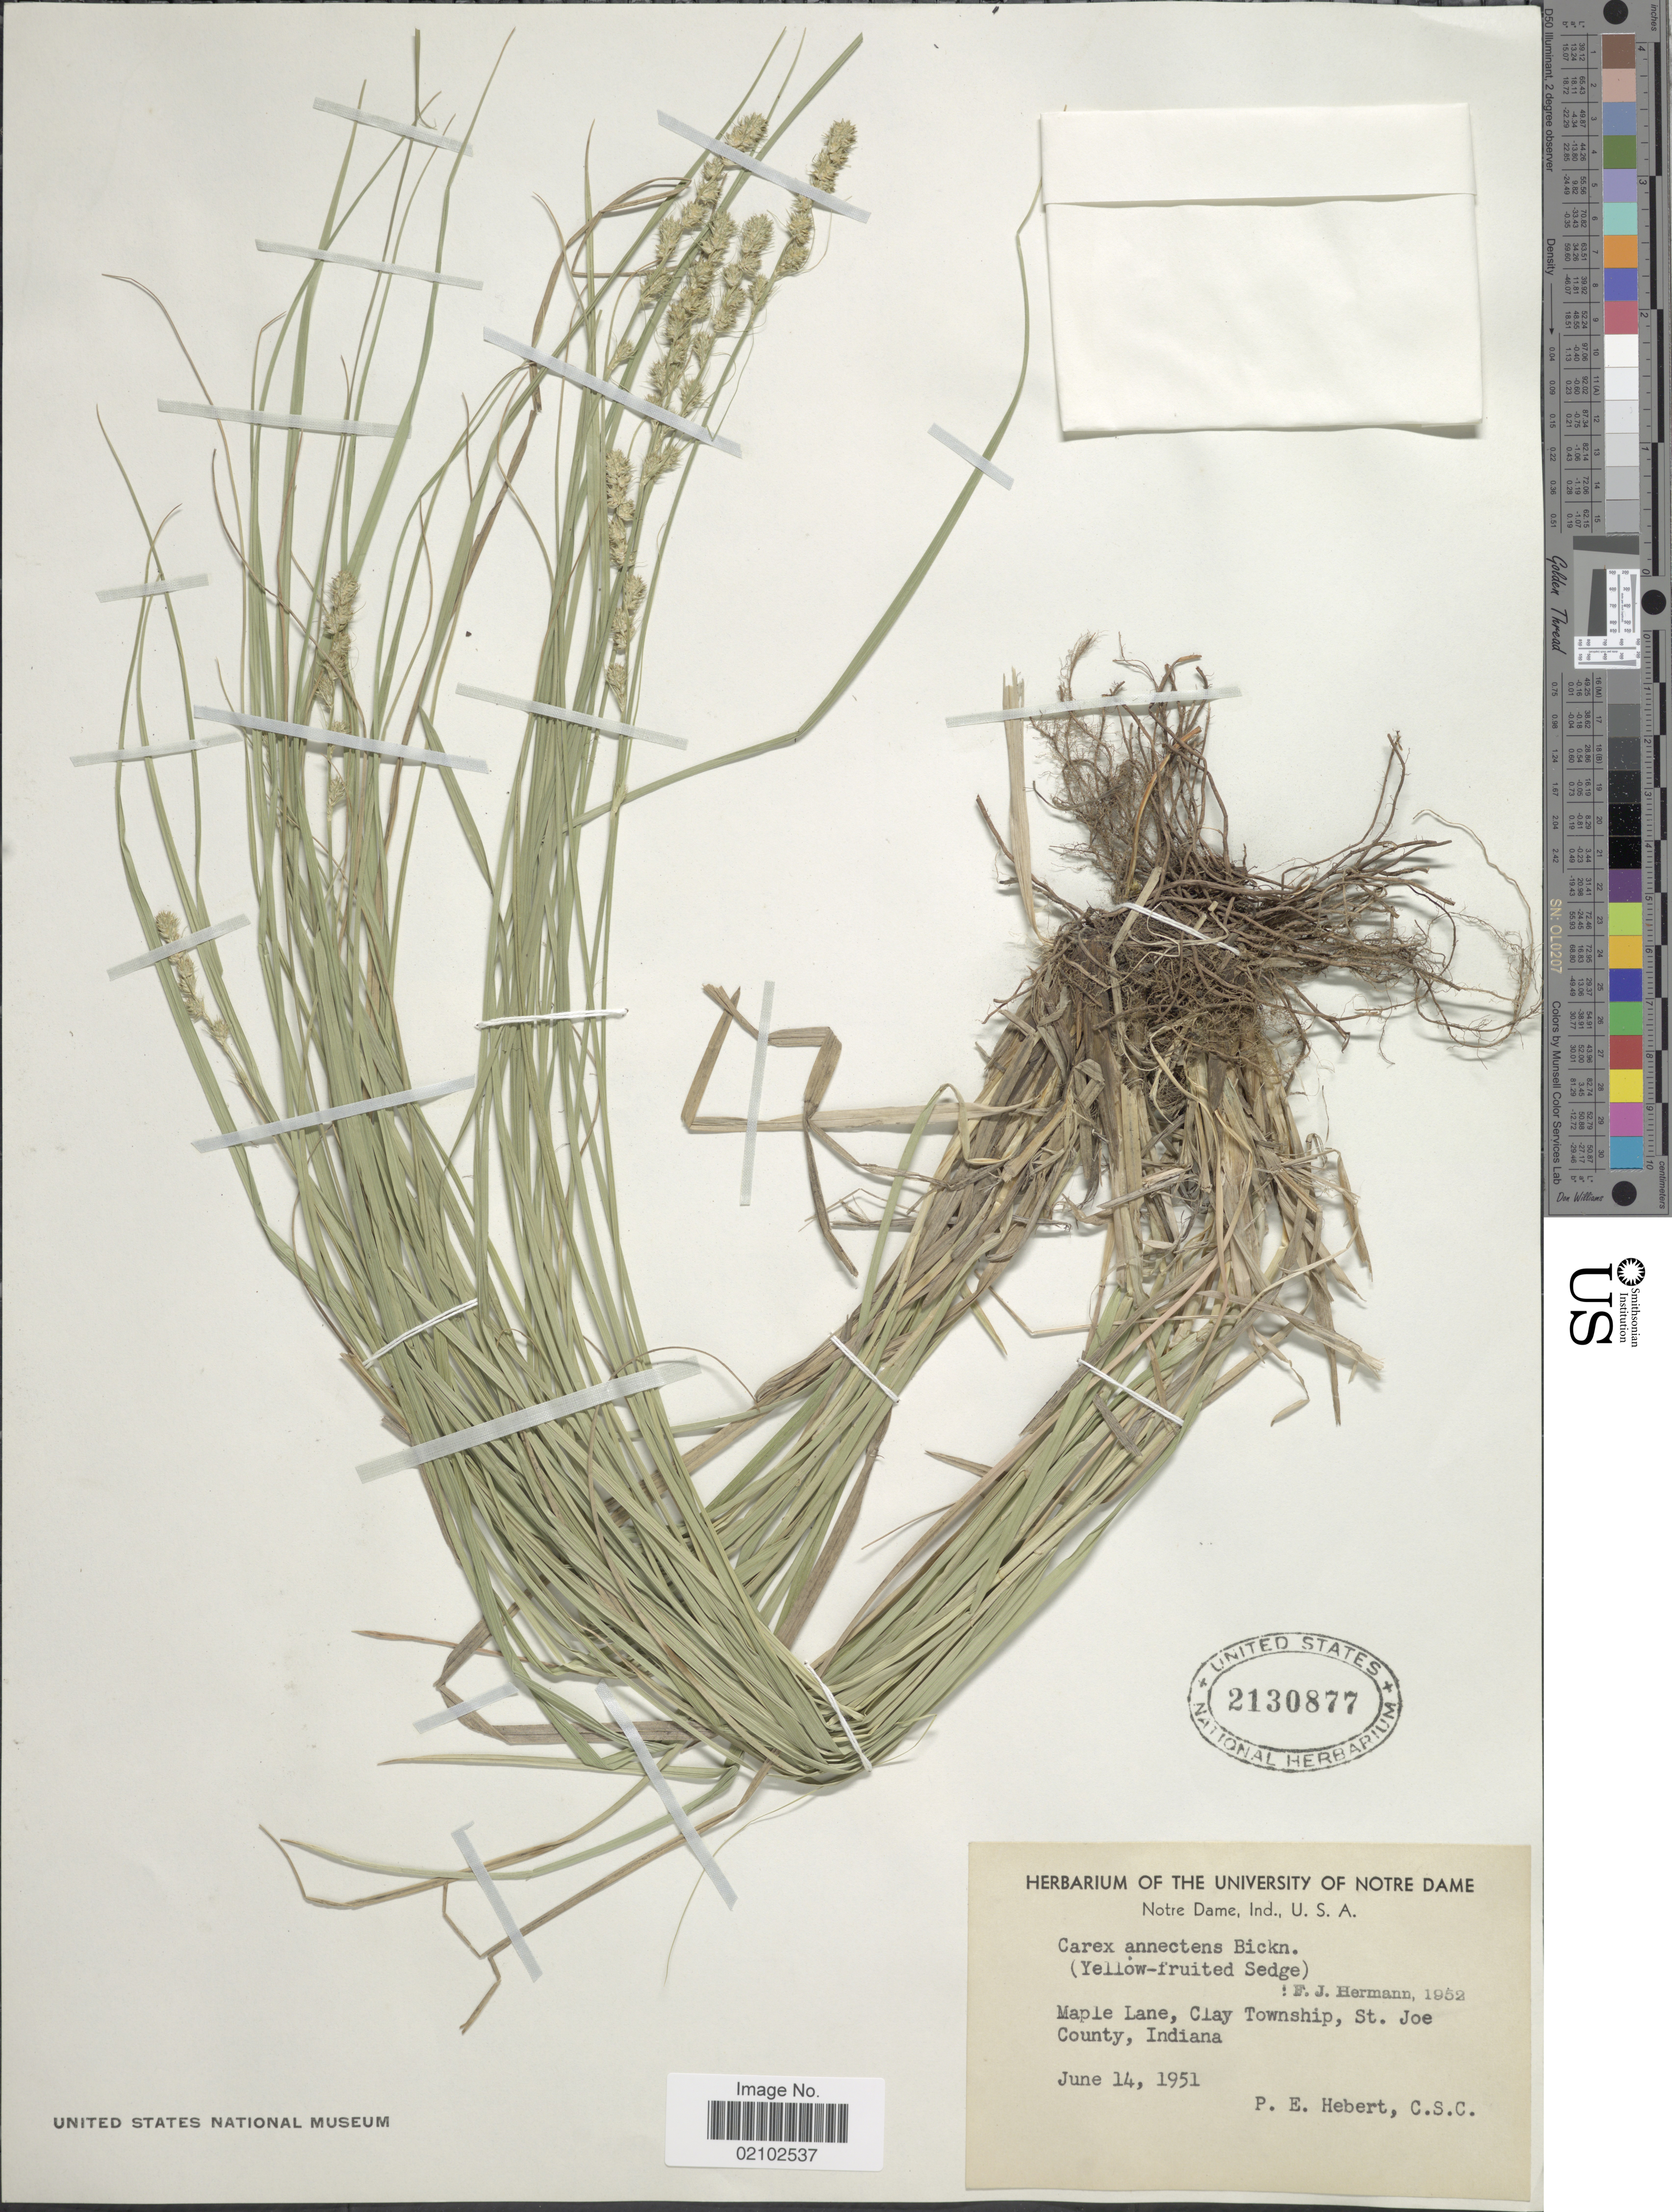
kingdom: Plantae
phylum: Tracheophyta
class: Liliopsida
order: Poales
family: Cyperaceae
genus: Carex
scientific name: Carex annectens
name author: (E.P. Bicknell) E.P. Bicknell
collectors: P. Hebert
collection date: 1951-06-14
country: United States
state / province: Indiana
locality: Maple Lane, Clay Township, St Joe County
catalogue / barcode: US 2130877